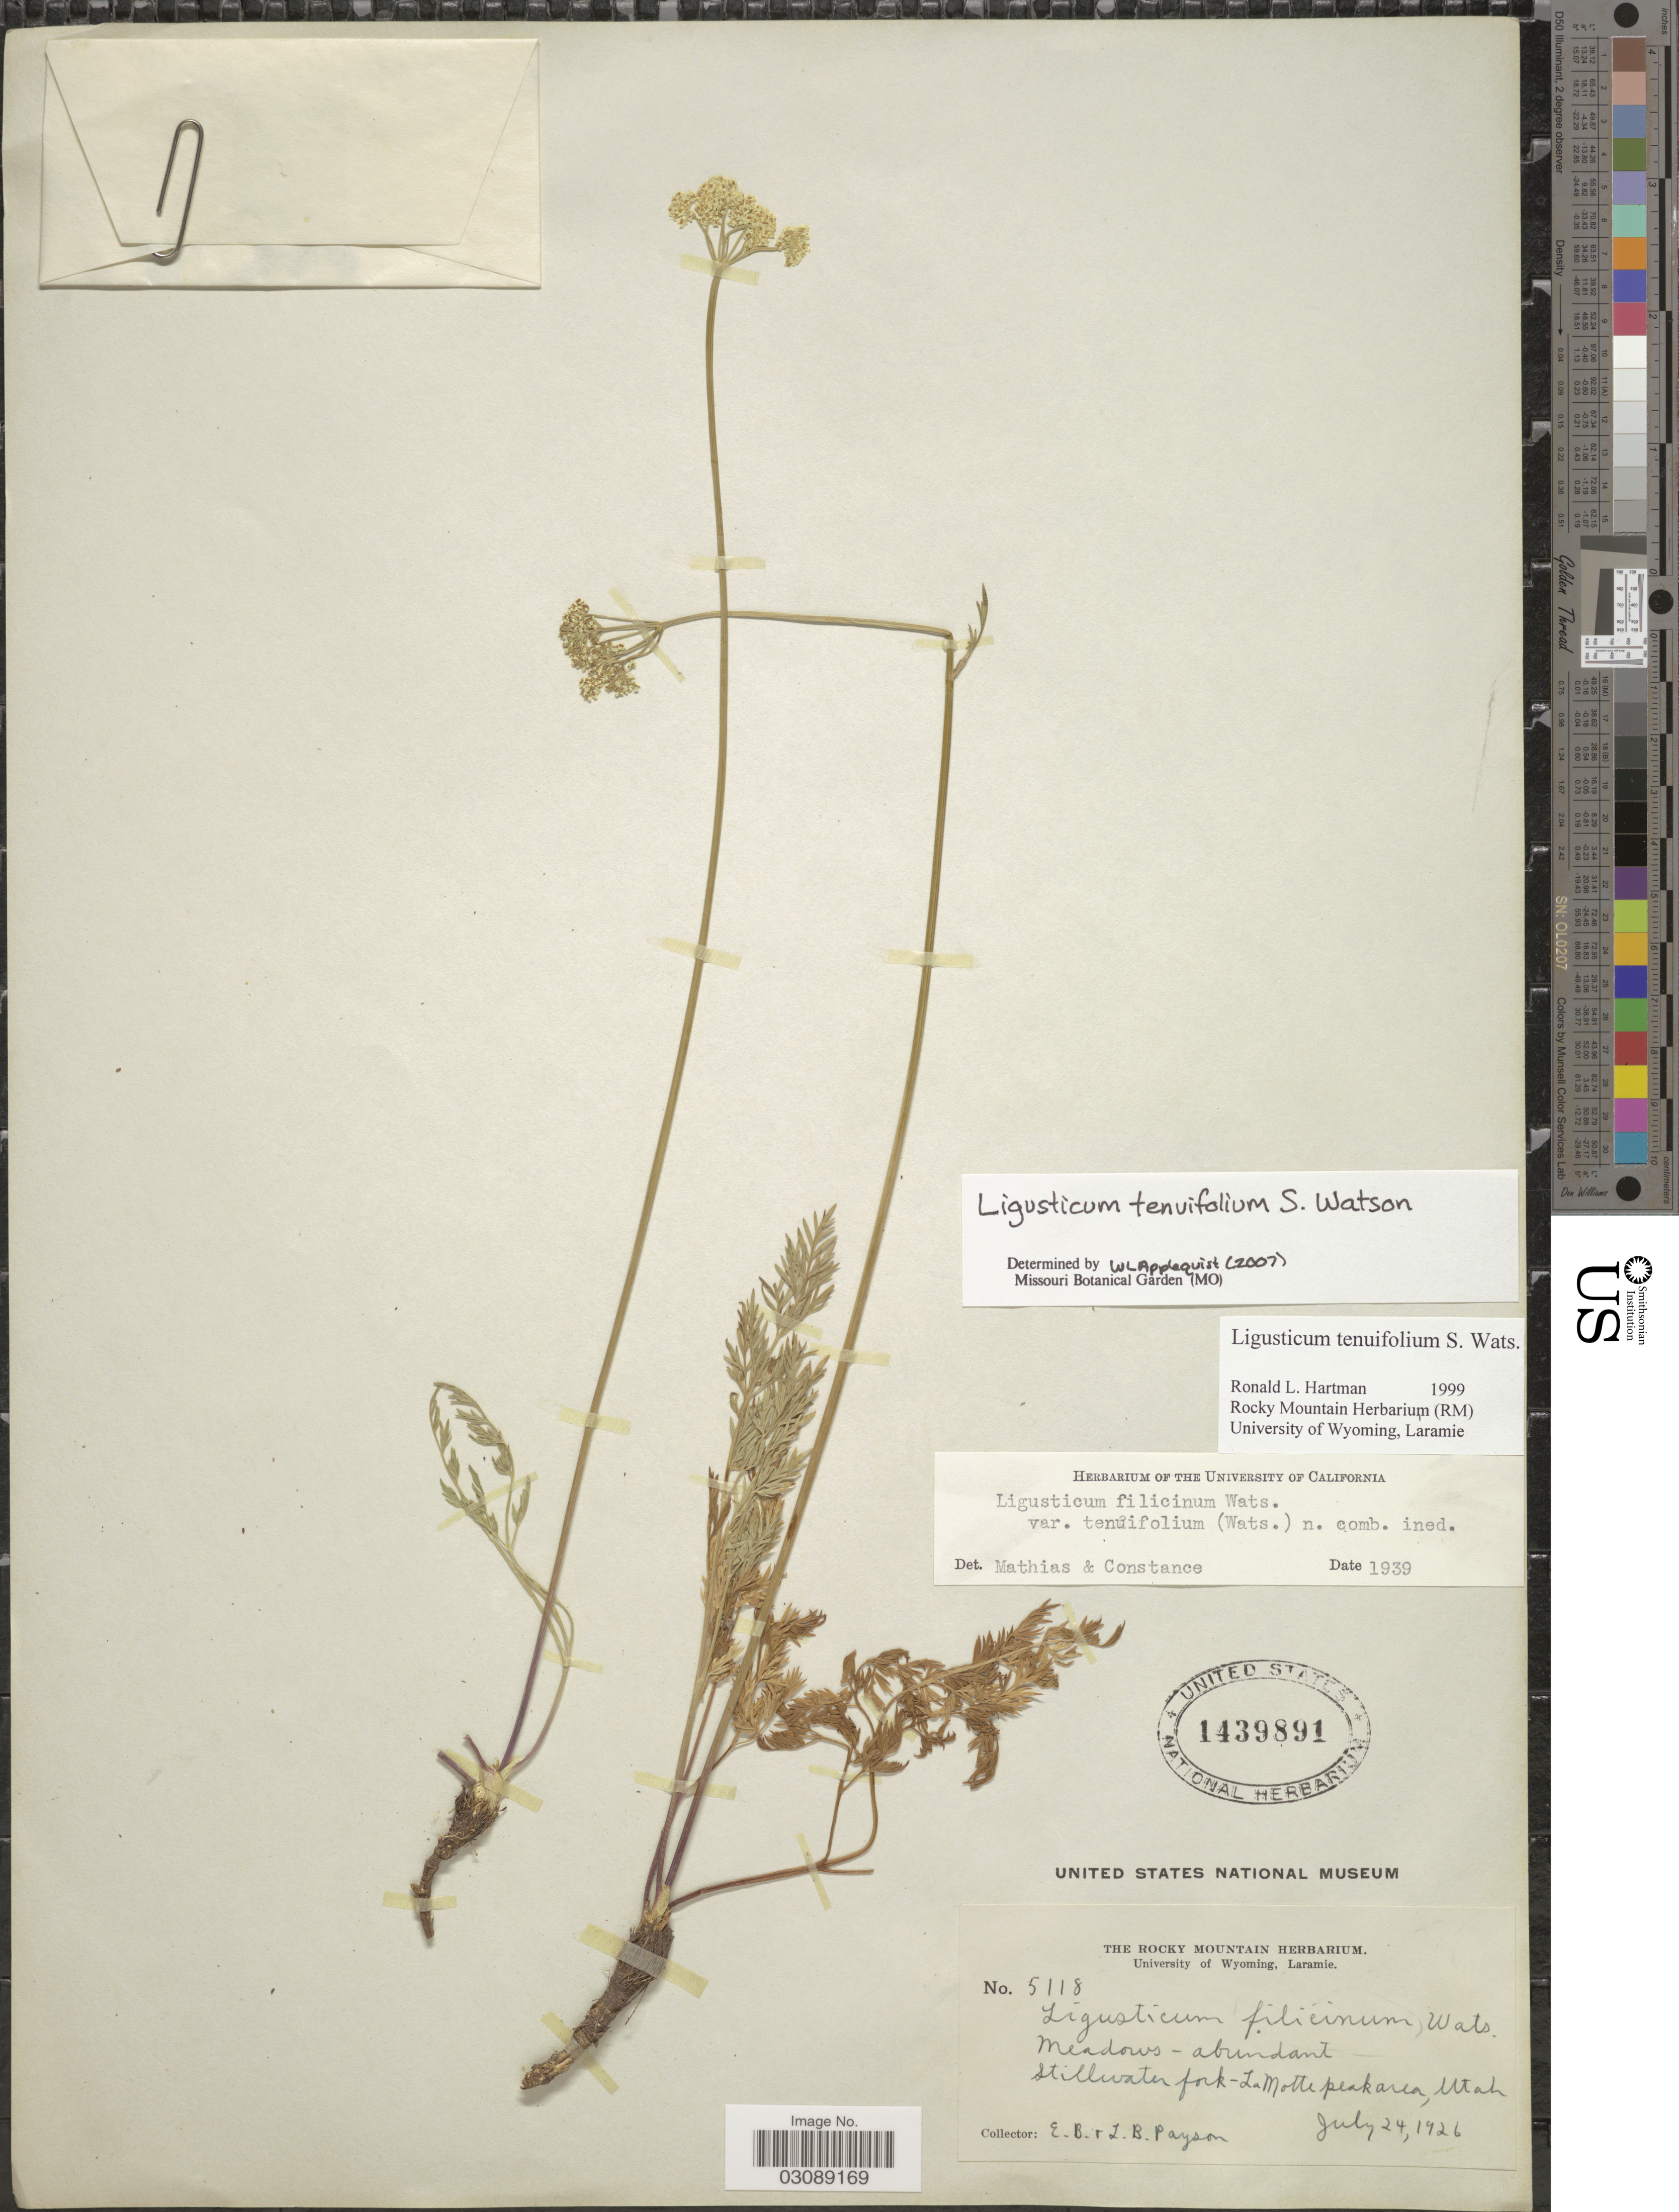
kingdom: Plantae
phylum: Tracheophyta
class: Magnoliopsida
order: Apiales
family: Apiaceae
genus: Ligusticum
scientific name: Ligusticum tenuifolium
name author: S. Watson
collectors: E. B. Payson & L. Payson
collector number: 5118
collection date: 1926-07-24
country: United States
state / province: Utah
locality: Meadows-abundant, stillwater fork-La Motte peak area, Utah.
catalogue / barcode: US 1439891